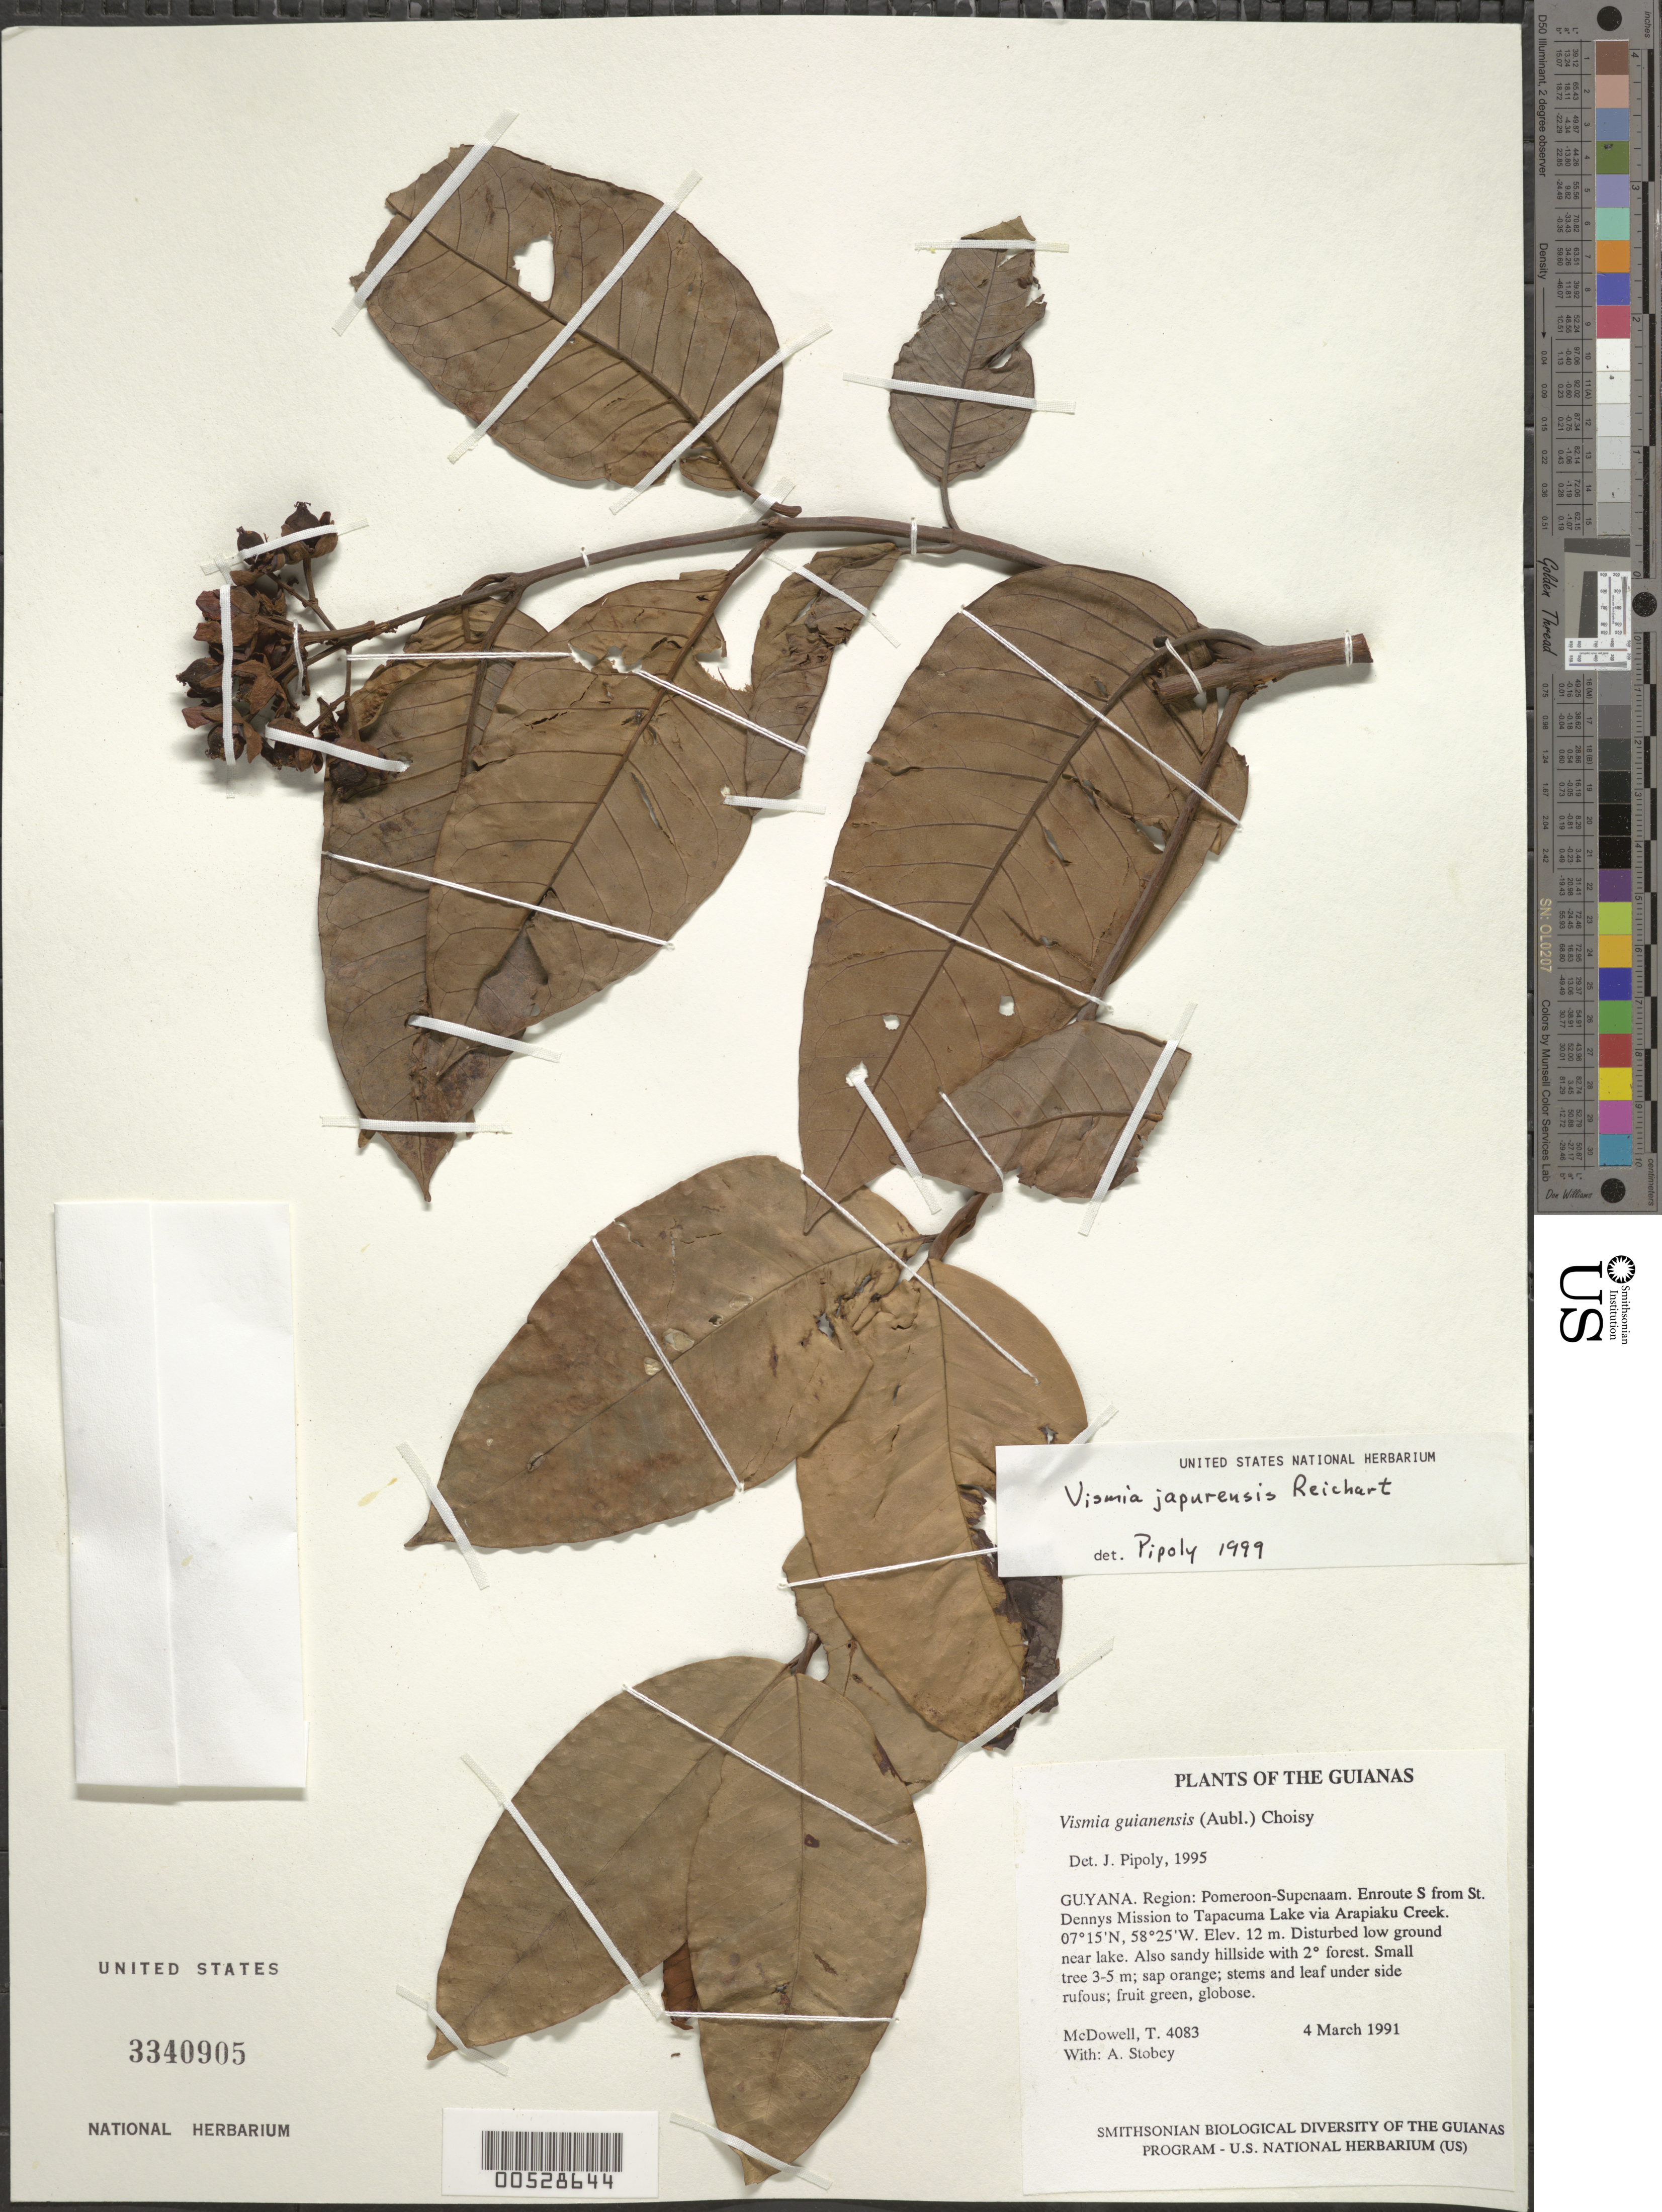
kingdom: Plantae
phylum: Tracheophyta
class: Magnoliopsida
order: Malpighiales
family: Hypericaceae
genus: Vismia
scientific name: Vismia japurensis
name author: Reichardt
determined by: Pipoly, J. J., III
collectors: T. McDowell, D. Gopaul, C. N. Horn & J. H. Wiersema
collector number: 4083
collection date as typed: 4 March 1991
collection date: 1991-03-04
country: Guyana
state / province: Pomeroon-Supenaam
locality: Enroute S from St. Dennys Mission to Tapacuma Lake via Arapiaku Creek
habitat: Disturbed low ground near lake. Also sandy hillside with secondary forest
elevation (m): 12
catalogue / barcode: US 3340905